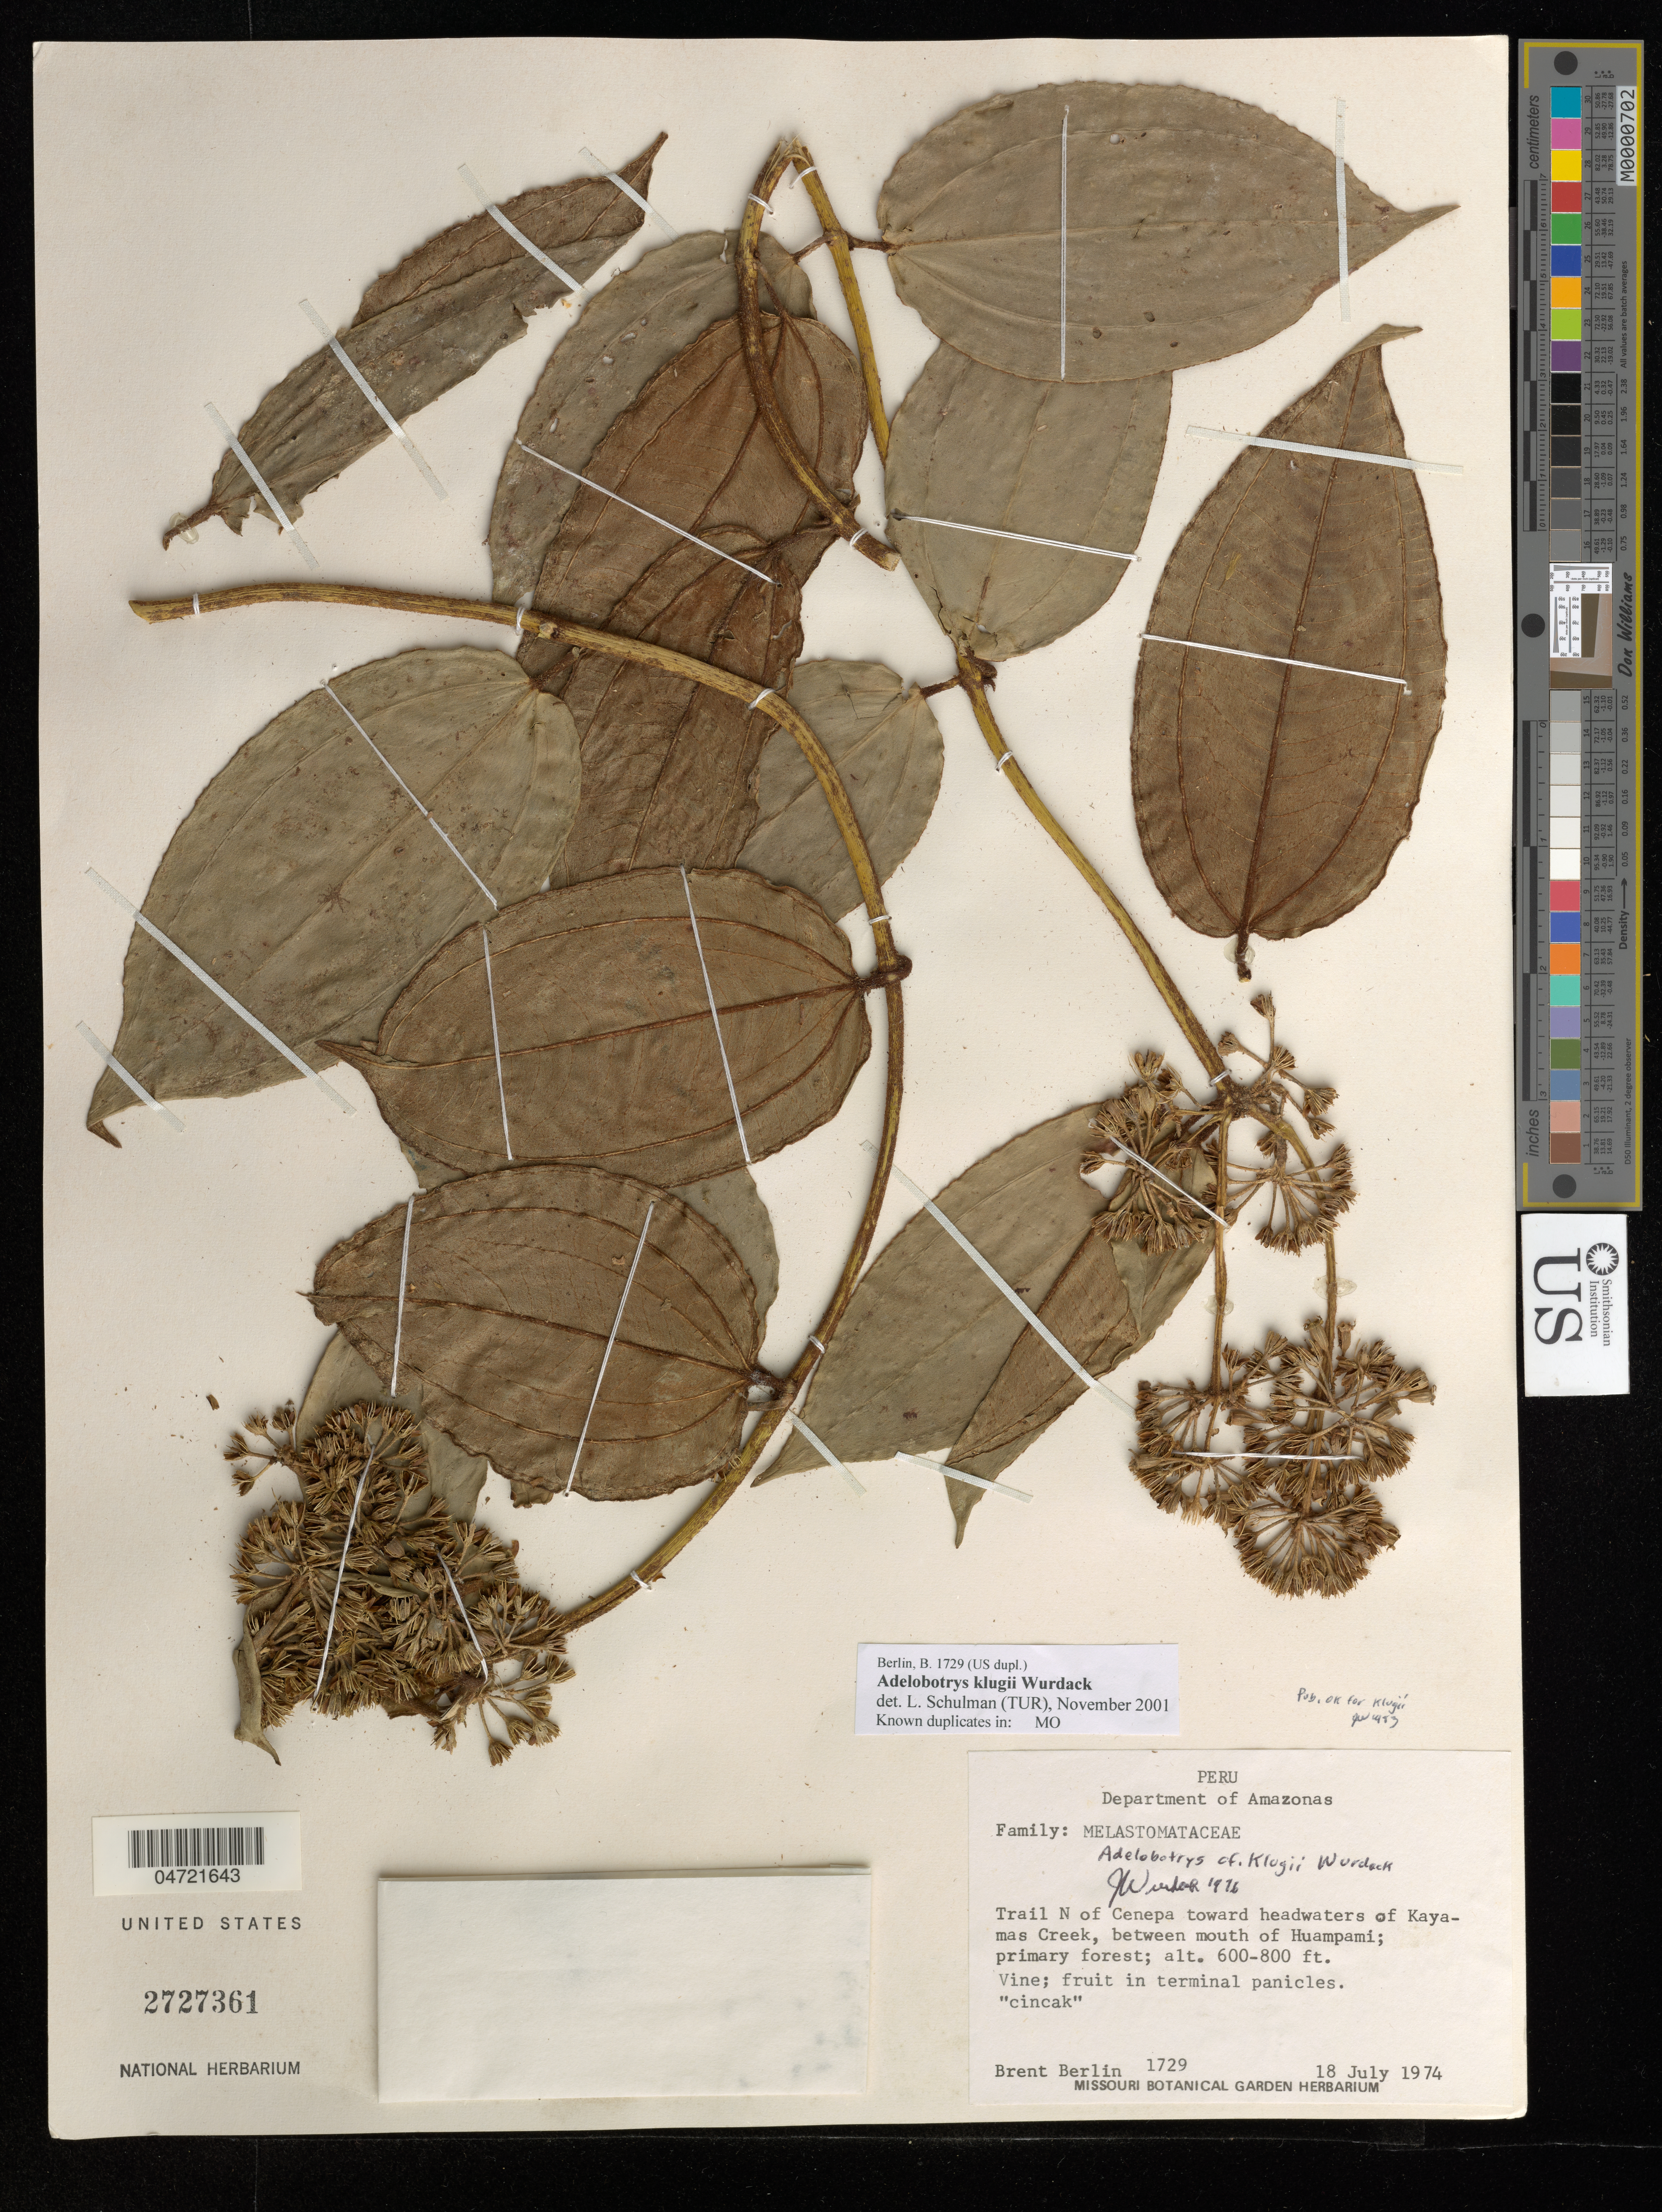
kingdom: Plantae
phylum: Tracheophyta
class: Magnoliopsida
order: Myrtales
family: Melastomataceae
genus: Adelobotrys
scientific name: Adelobotrys klugii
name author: Wurdack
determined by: Schulman, Leif, (TUR), University of Turku (FINLAND)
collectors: B. Berlin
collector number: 1729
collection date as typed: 18 Jul 1974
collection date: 1974-07-18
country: Peru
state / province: Amazonas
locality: Trail N of Cenepa toward headwaters of Kayamas Creek, between mouth of Huampami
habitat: Primary forest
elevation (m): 600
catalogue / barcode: US 2727361